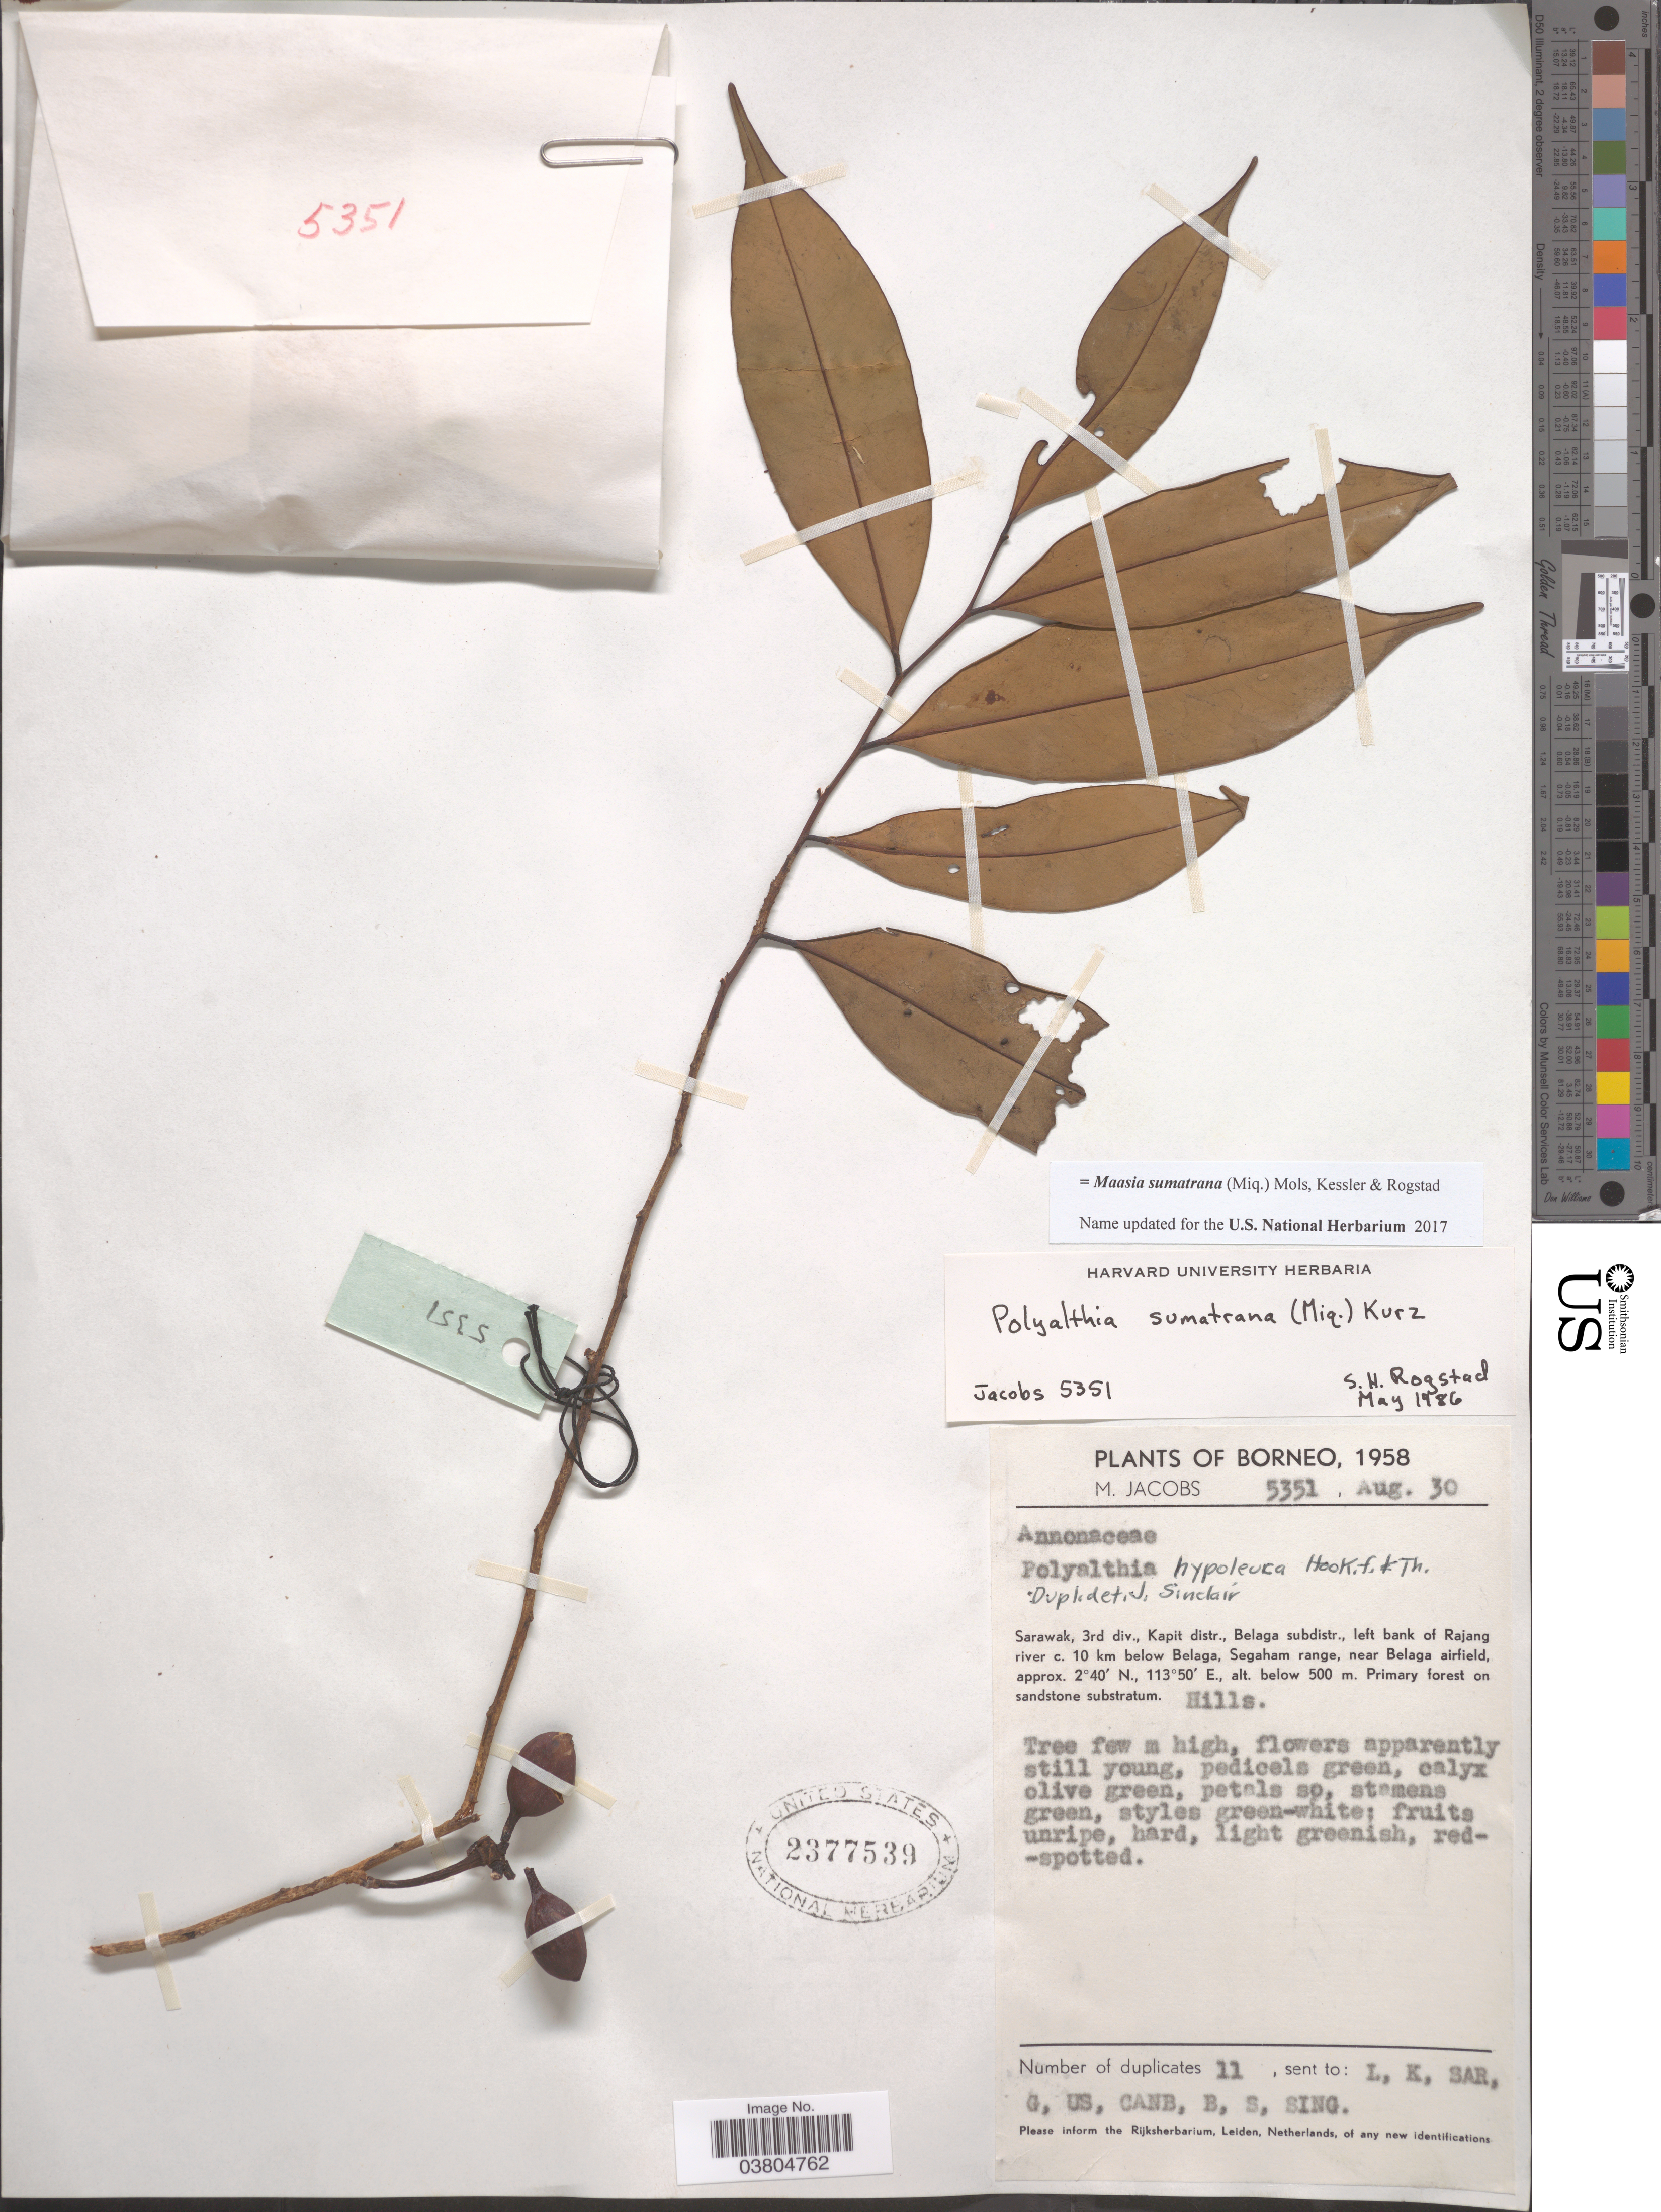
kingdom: Plantae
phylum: Tracheophyta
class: Magnoliopsida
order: Magnoliales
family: Annonaceae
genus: Maasia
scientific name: Maasia sumatrana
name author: (Miq.) Mols et al.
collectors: M. Jacobs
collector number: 5351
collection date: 1958-08-30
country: Malaysia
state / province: Sarawak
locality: Borneo. 3rd div., Kapit distr., Belaga subdistr., left bank of Rajang river c. 10 km below Belaga, Segaham range, near Belaga airfield.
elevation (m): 500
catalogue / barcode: US 2377539